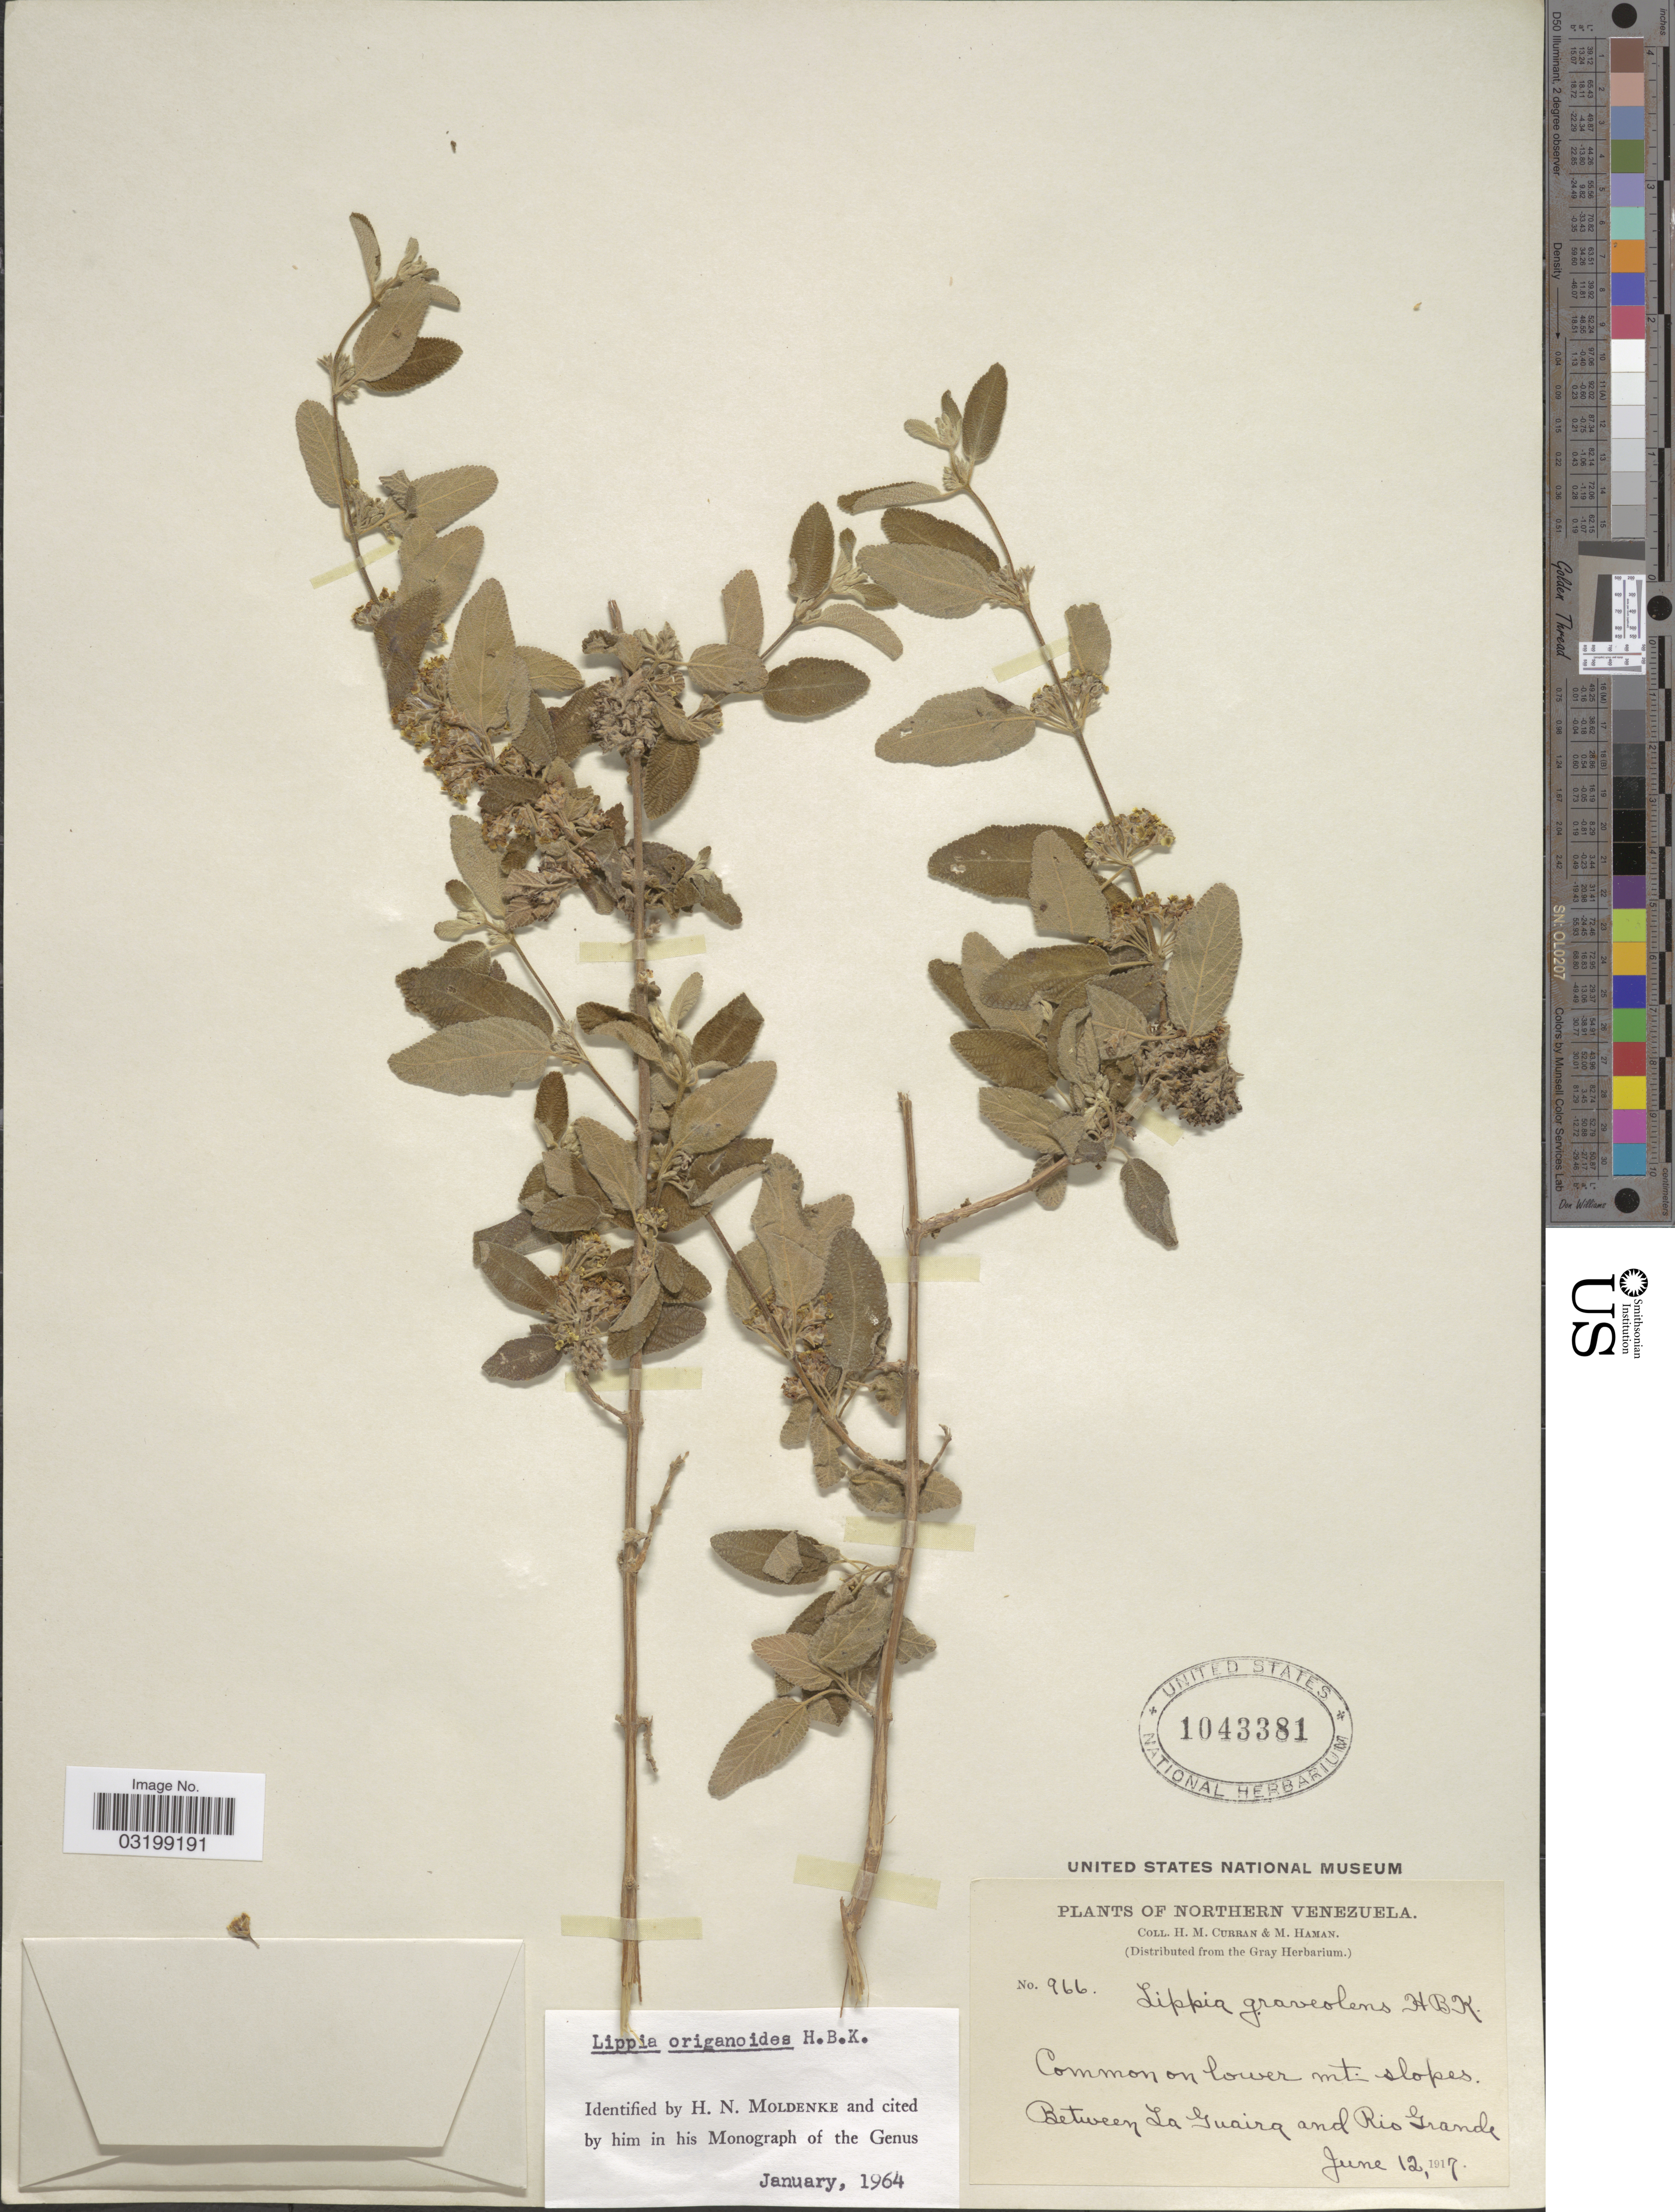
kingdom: Plantae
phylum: Tracheophyta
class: Magnoliopsida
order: Lamiales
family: Verbenaceae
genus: Lippia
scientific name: Lippia origanoides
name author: Kunth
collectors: H. M. Curran & M. Haman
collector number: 966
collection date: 1917-06-12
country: Venezuela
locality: Northern Venezuela. Between La Guaira and Rio Grande.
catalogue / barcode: US 1043381